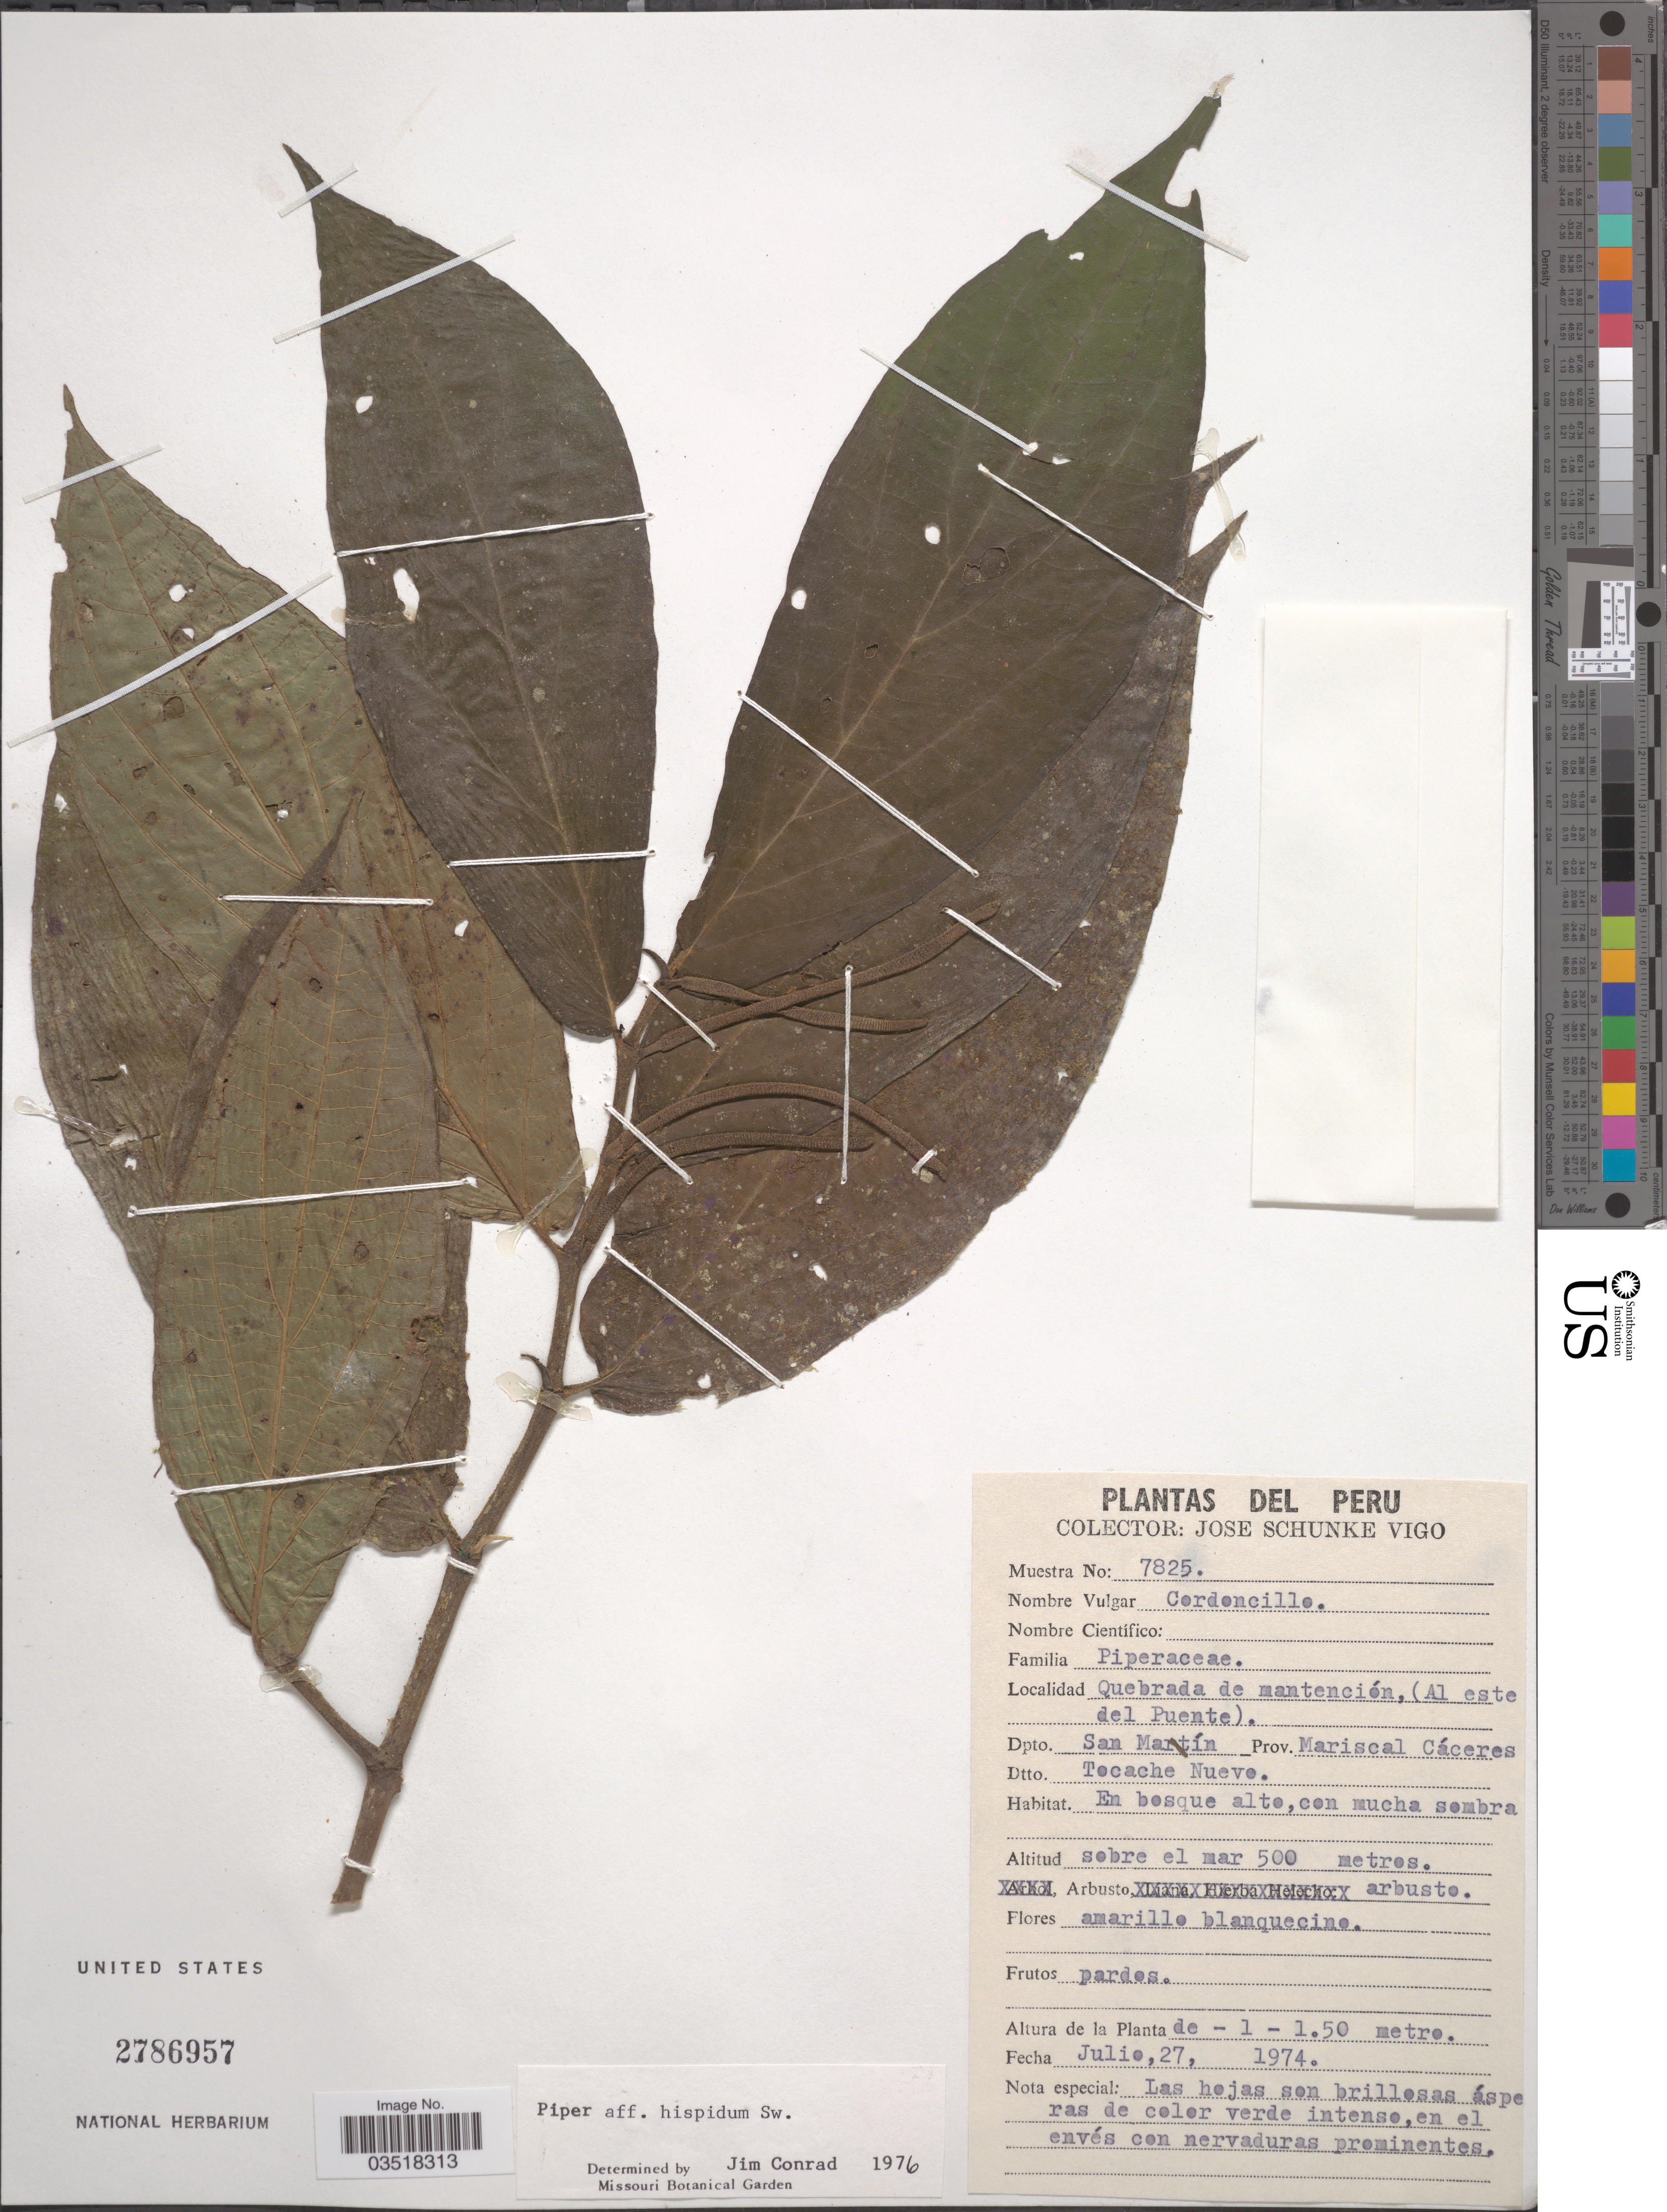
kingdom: Plantae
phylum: Tracheophyta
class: Magnoliopsida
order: Piperales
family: Piperaceae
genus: Piper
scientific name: Piper hispidum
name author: Sw.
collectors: J. Schunke Vigo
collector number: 7825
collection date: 1974-07-27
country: Peru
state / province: San Martín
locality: Quebrada de mantención, (Al este del Puente). Dpto. San Martín. Prov. Mariscal Cáceres. Dtto. Tocache Nueve.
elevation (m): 500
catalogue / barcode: US 2786957